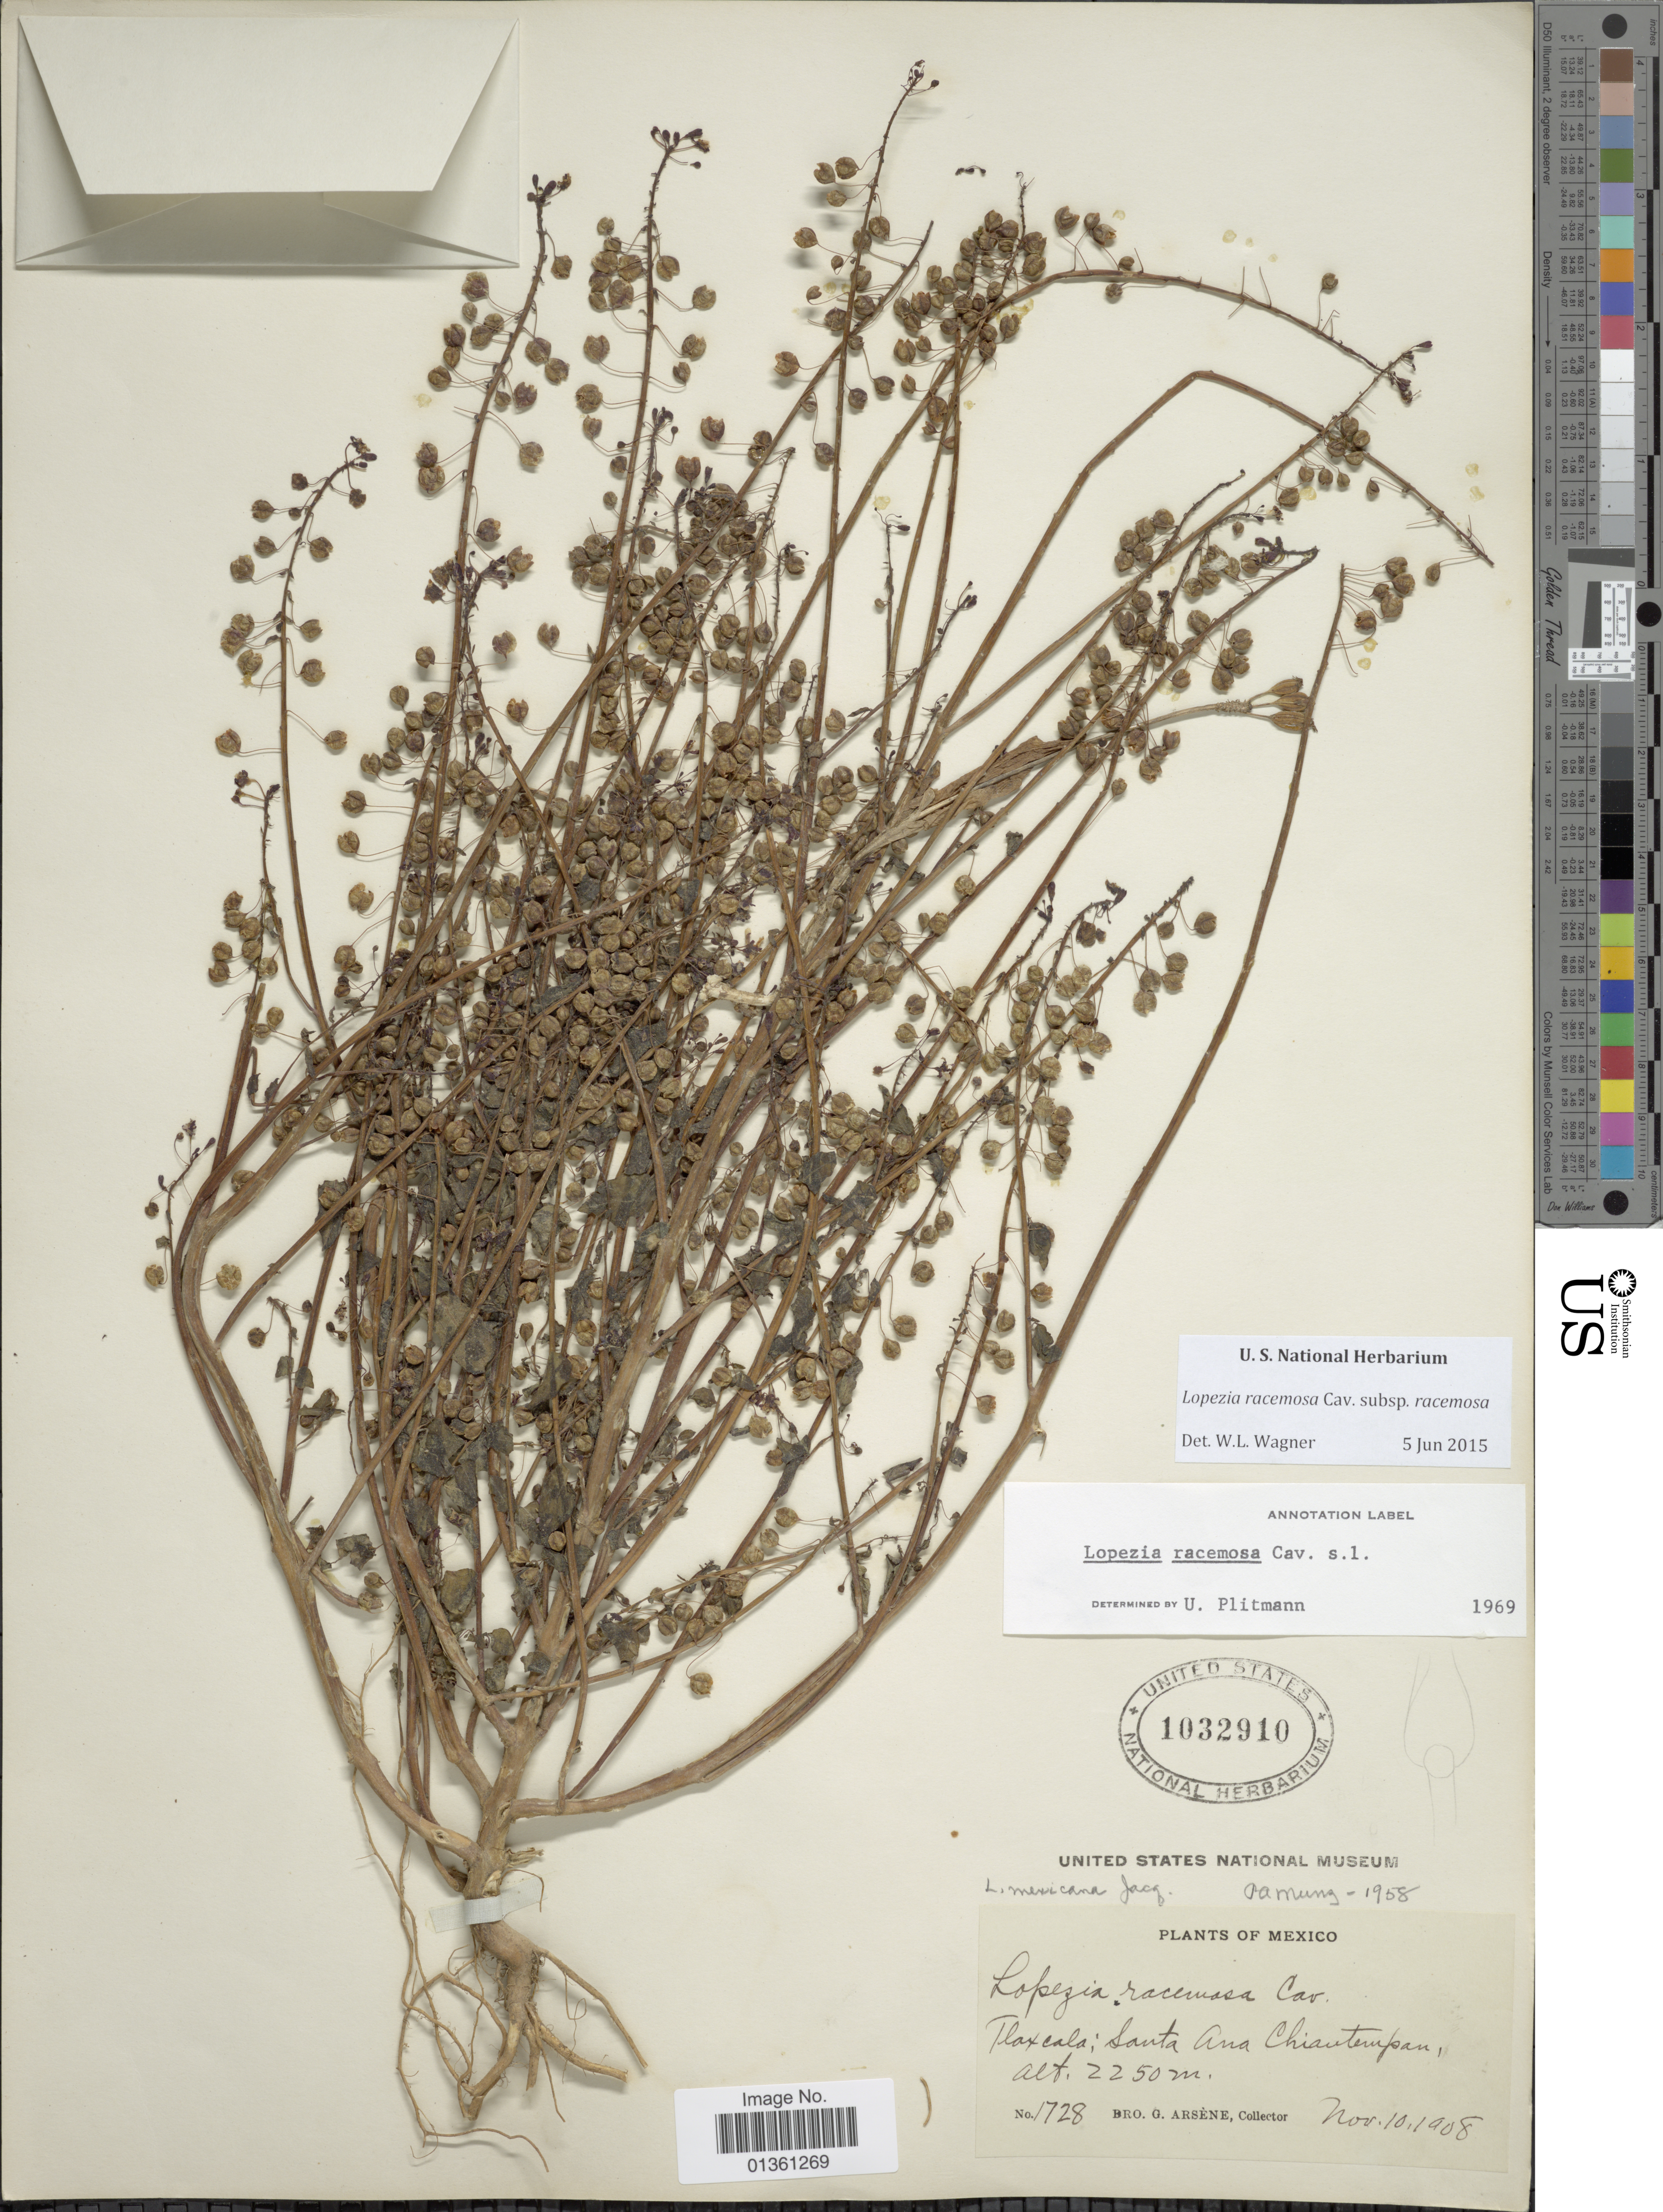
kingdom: Plantae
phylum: Tracheophyta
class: Magnoliopsida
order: Myrtales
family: Onagraceae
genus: Lopezia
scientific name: Lopezia racemosa subsp. racemosa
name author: Cav.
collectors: Bro. G. Arsène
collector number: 1728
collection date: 1908-11-10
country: Mexico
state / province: Tlaxcala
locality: Santa Ana Chiantempan.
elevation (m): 2250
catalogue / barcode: US 1032910